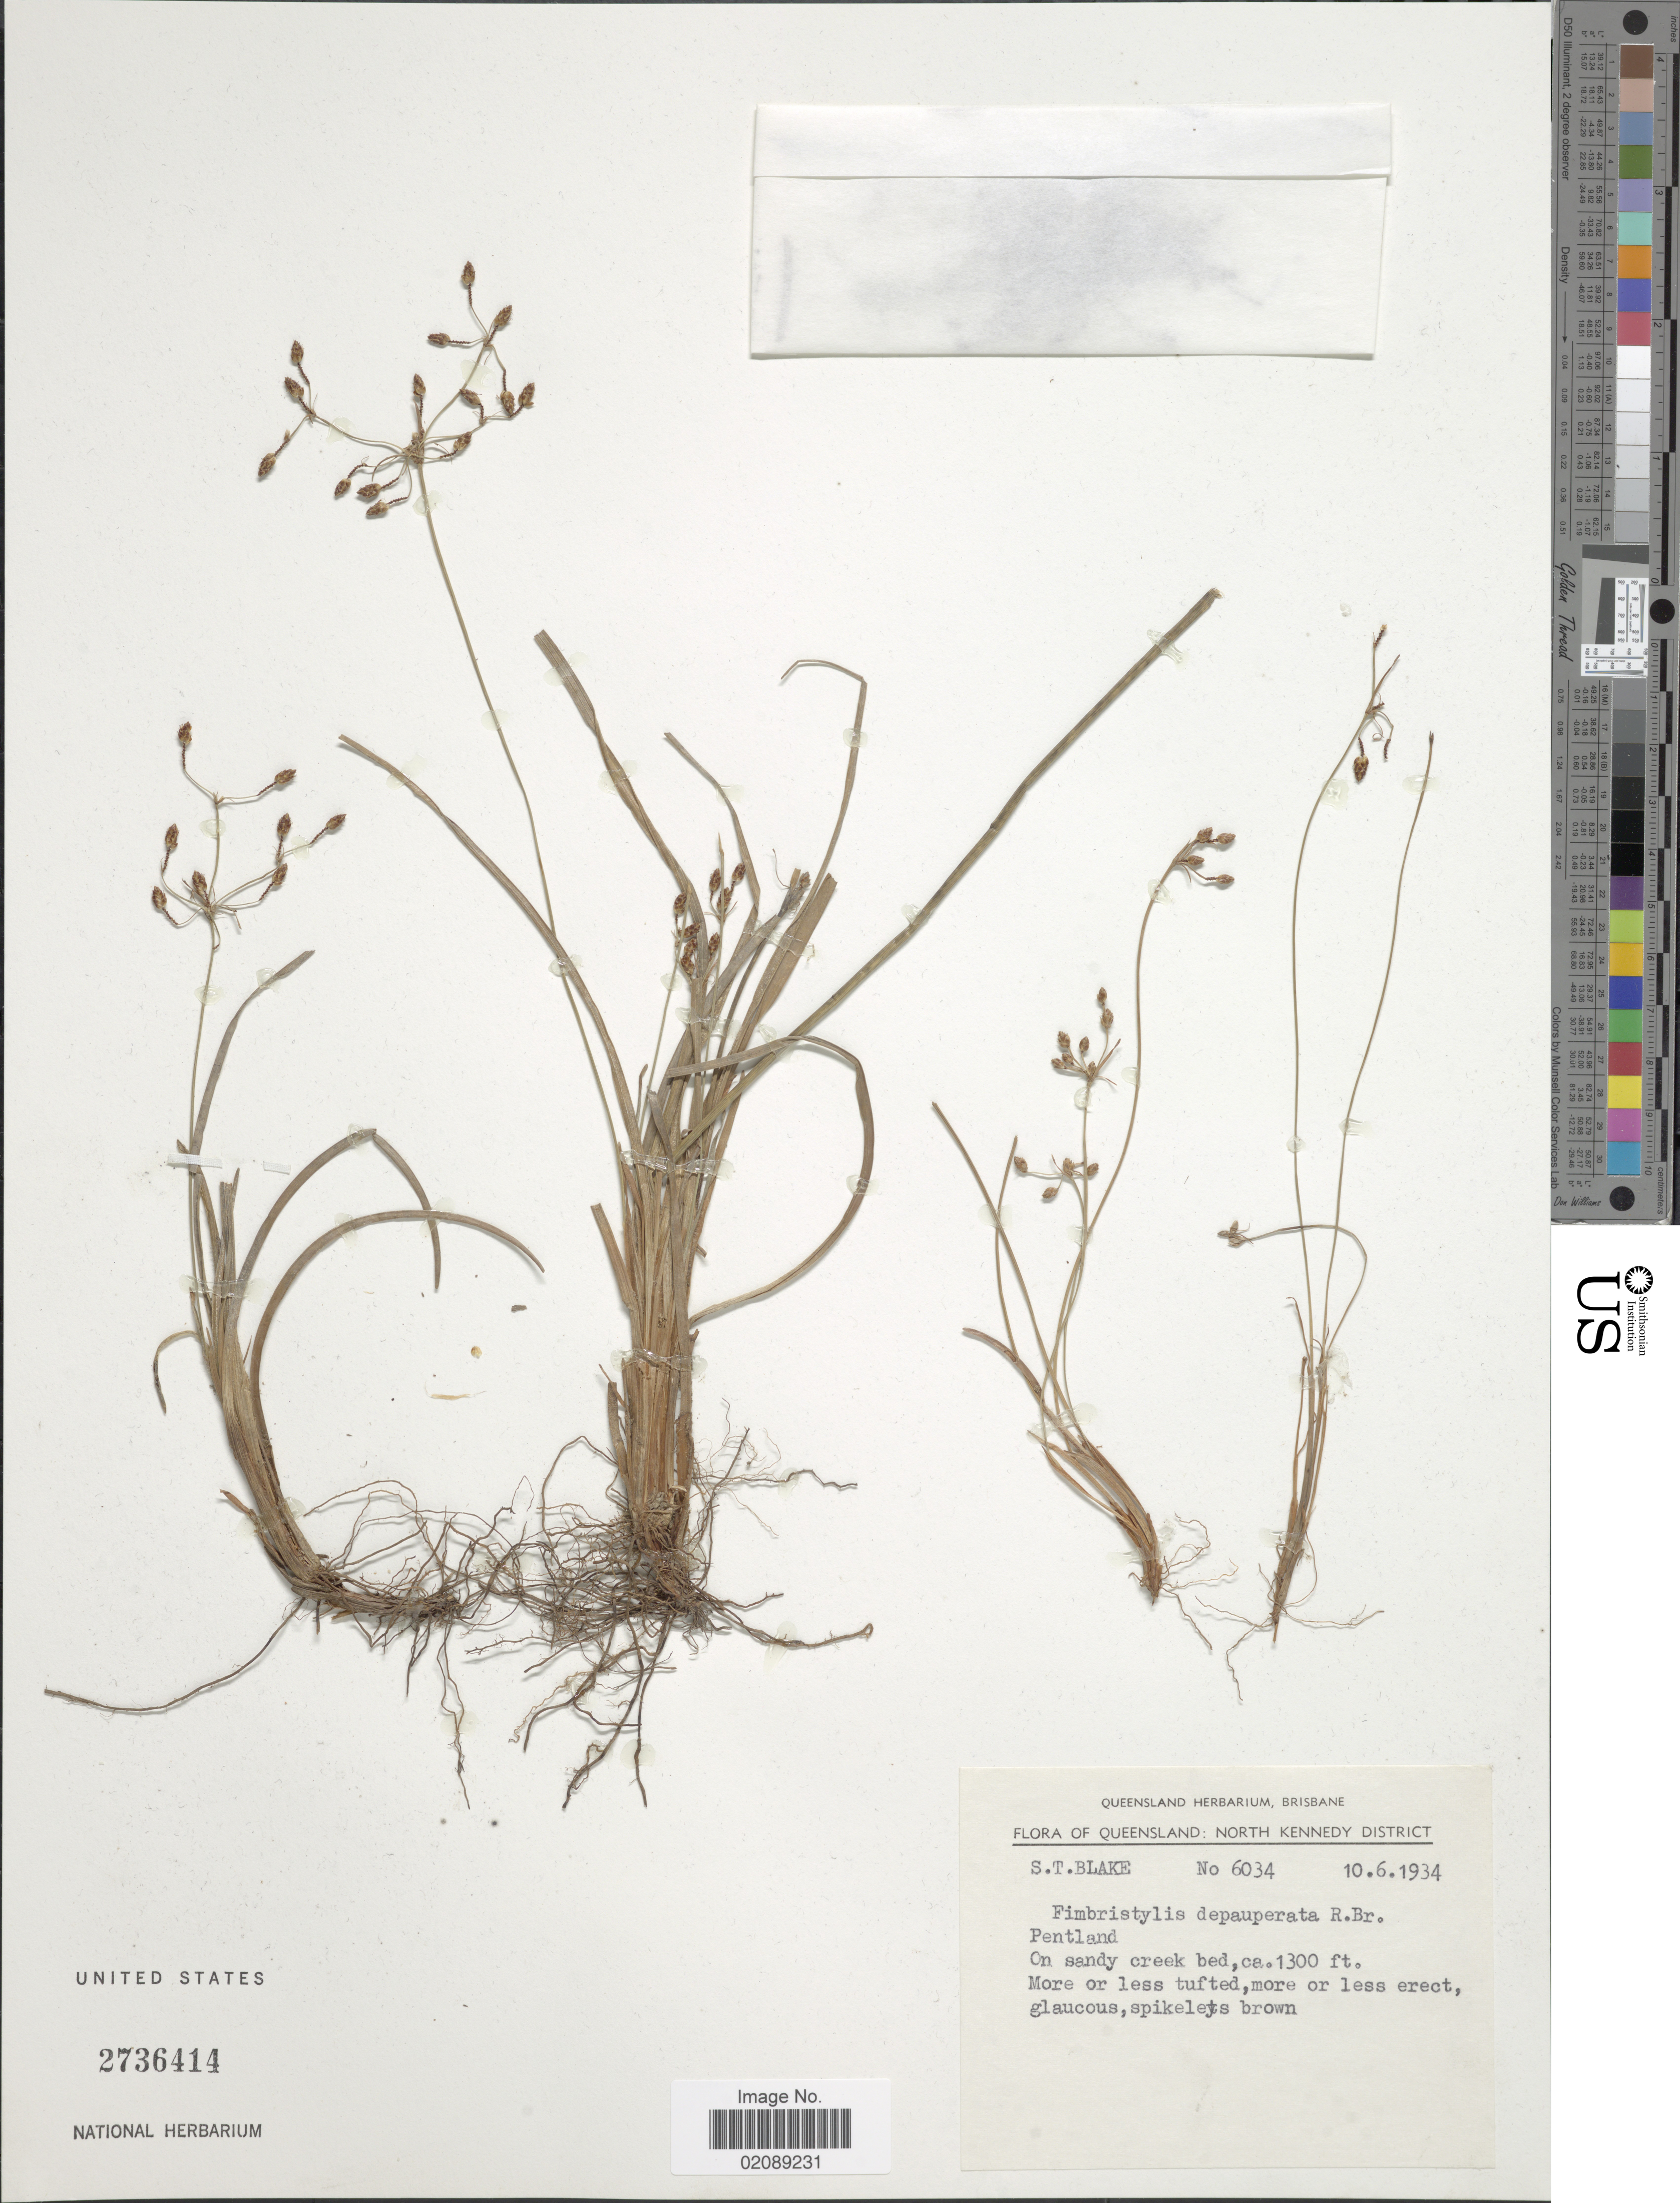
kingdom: Plantae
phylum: Tracheophyta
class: Liliopsida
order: Poales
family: Cyperaceae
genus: Fimbristylis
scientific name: Fimbristylis depauperata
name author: R. Br.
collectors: S. T. Blake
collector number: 6034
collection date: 1934-06-10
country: Australia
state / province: Queensland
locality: North Kennedy District. Pentland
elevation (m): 396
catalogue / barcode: US 2736414